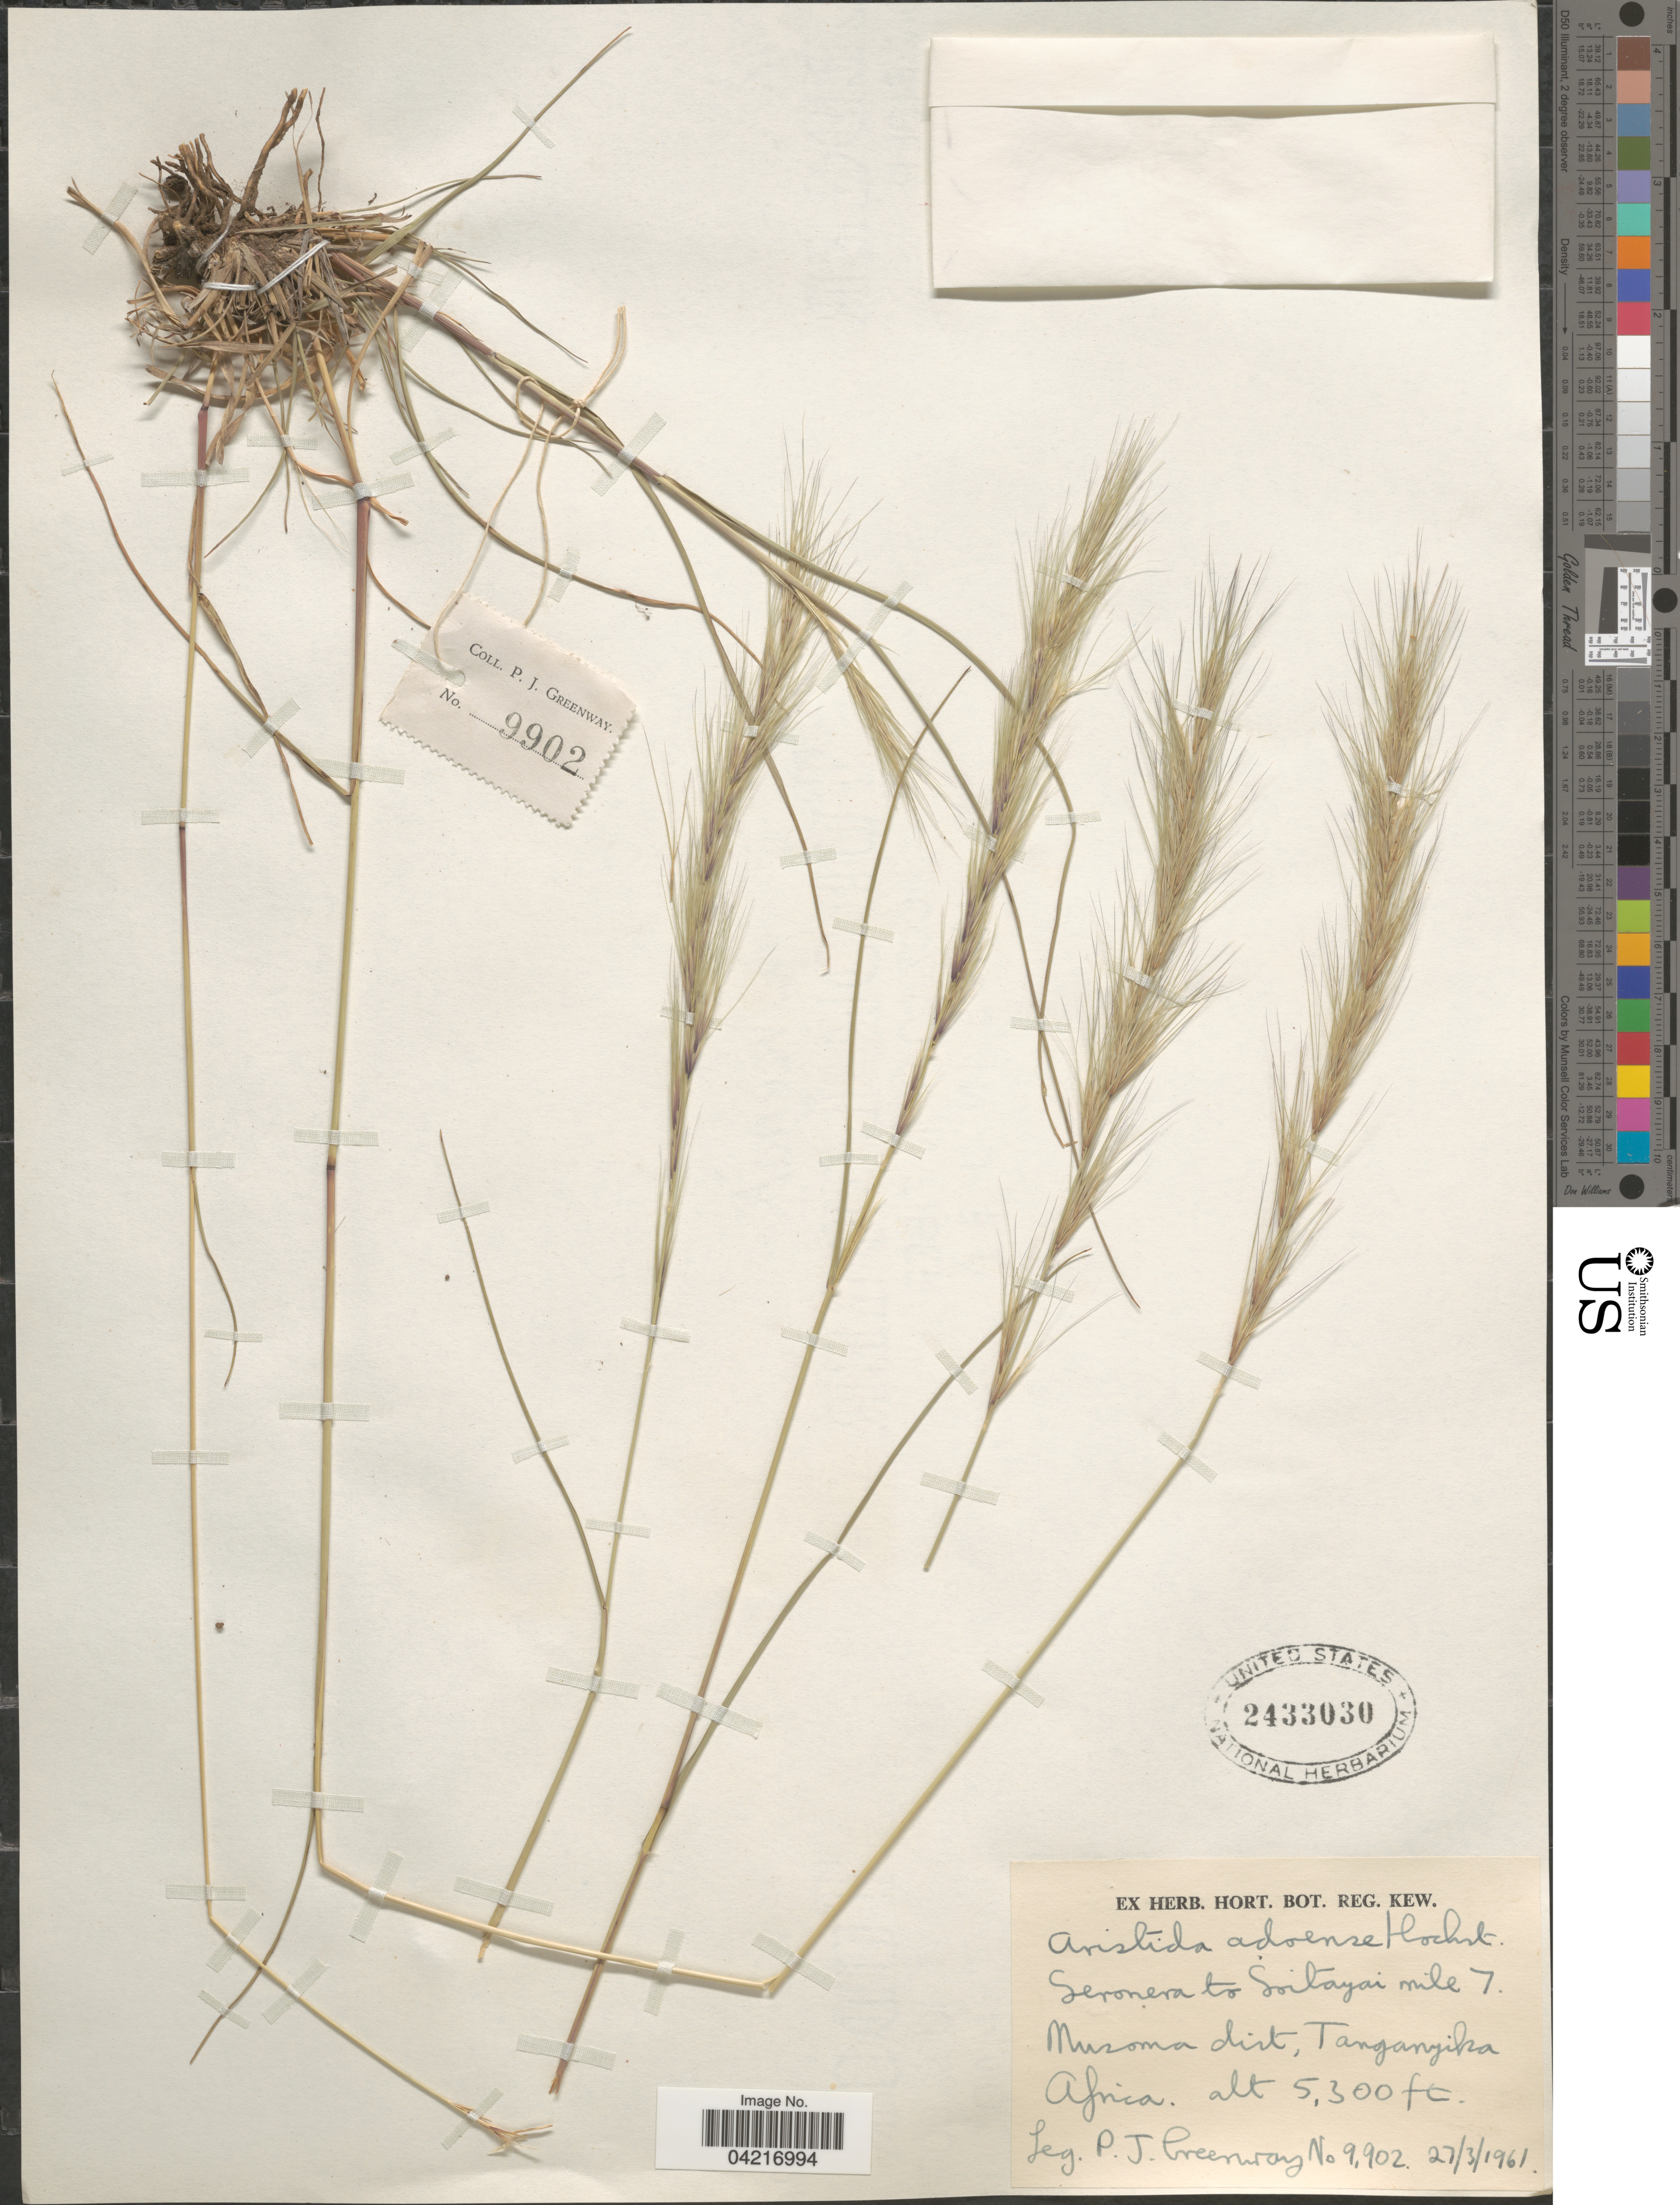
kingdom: Plantae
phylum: Tracheophyta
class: Liliopsida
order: Poales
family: Poaceae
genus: Aristida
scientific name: Aristida adoensis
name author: Hochst. ex A. Rich.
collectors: P. J. Greenway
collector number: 9902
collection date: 1961-03-27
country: Tanzania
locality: Seronera to Soitayai mile 7. Musoma dist, Tanganyika.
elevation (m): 1615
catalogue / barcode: US 2433030